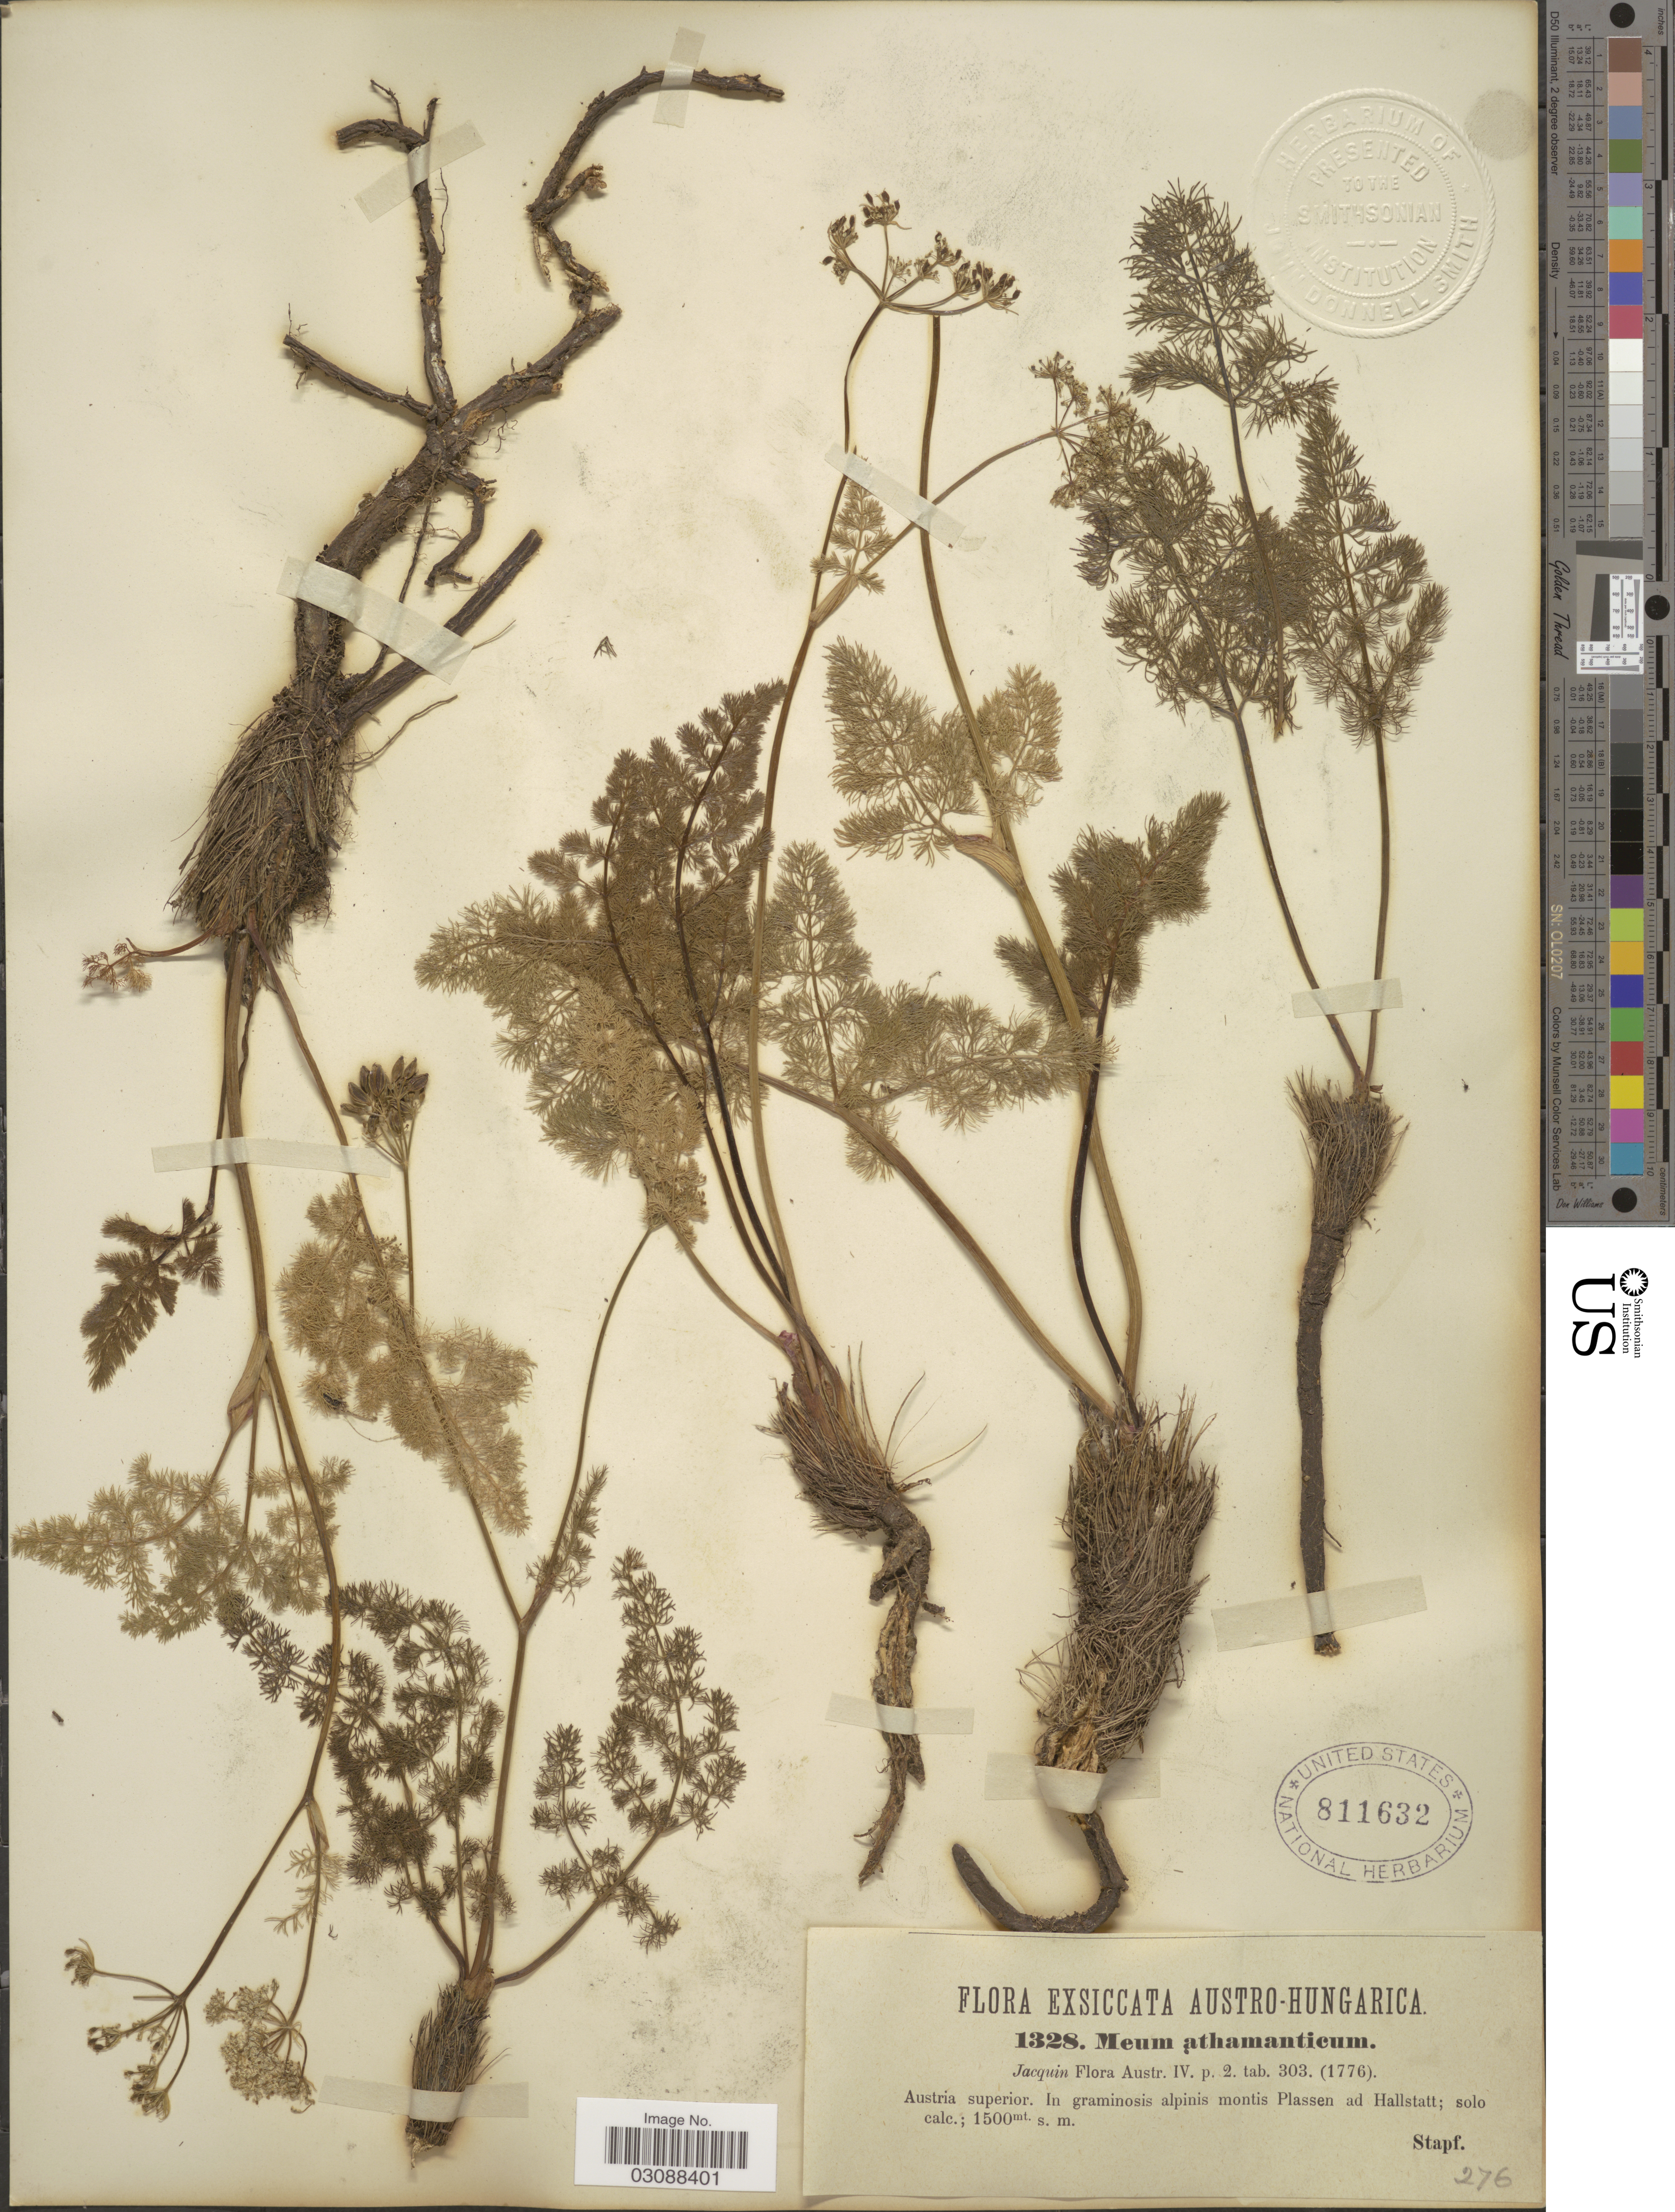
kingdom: Plantae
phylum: Tracheophyta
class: Magnoliopsida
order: Apiales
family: Apiaceae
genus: Meum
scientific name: Meum athamanticum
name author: Jacq.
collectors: Stapf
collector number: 1328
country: Austria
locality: Austria superior. Montis Plassen ad Hallstatt.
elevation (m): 1500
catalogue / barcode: US 811632